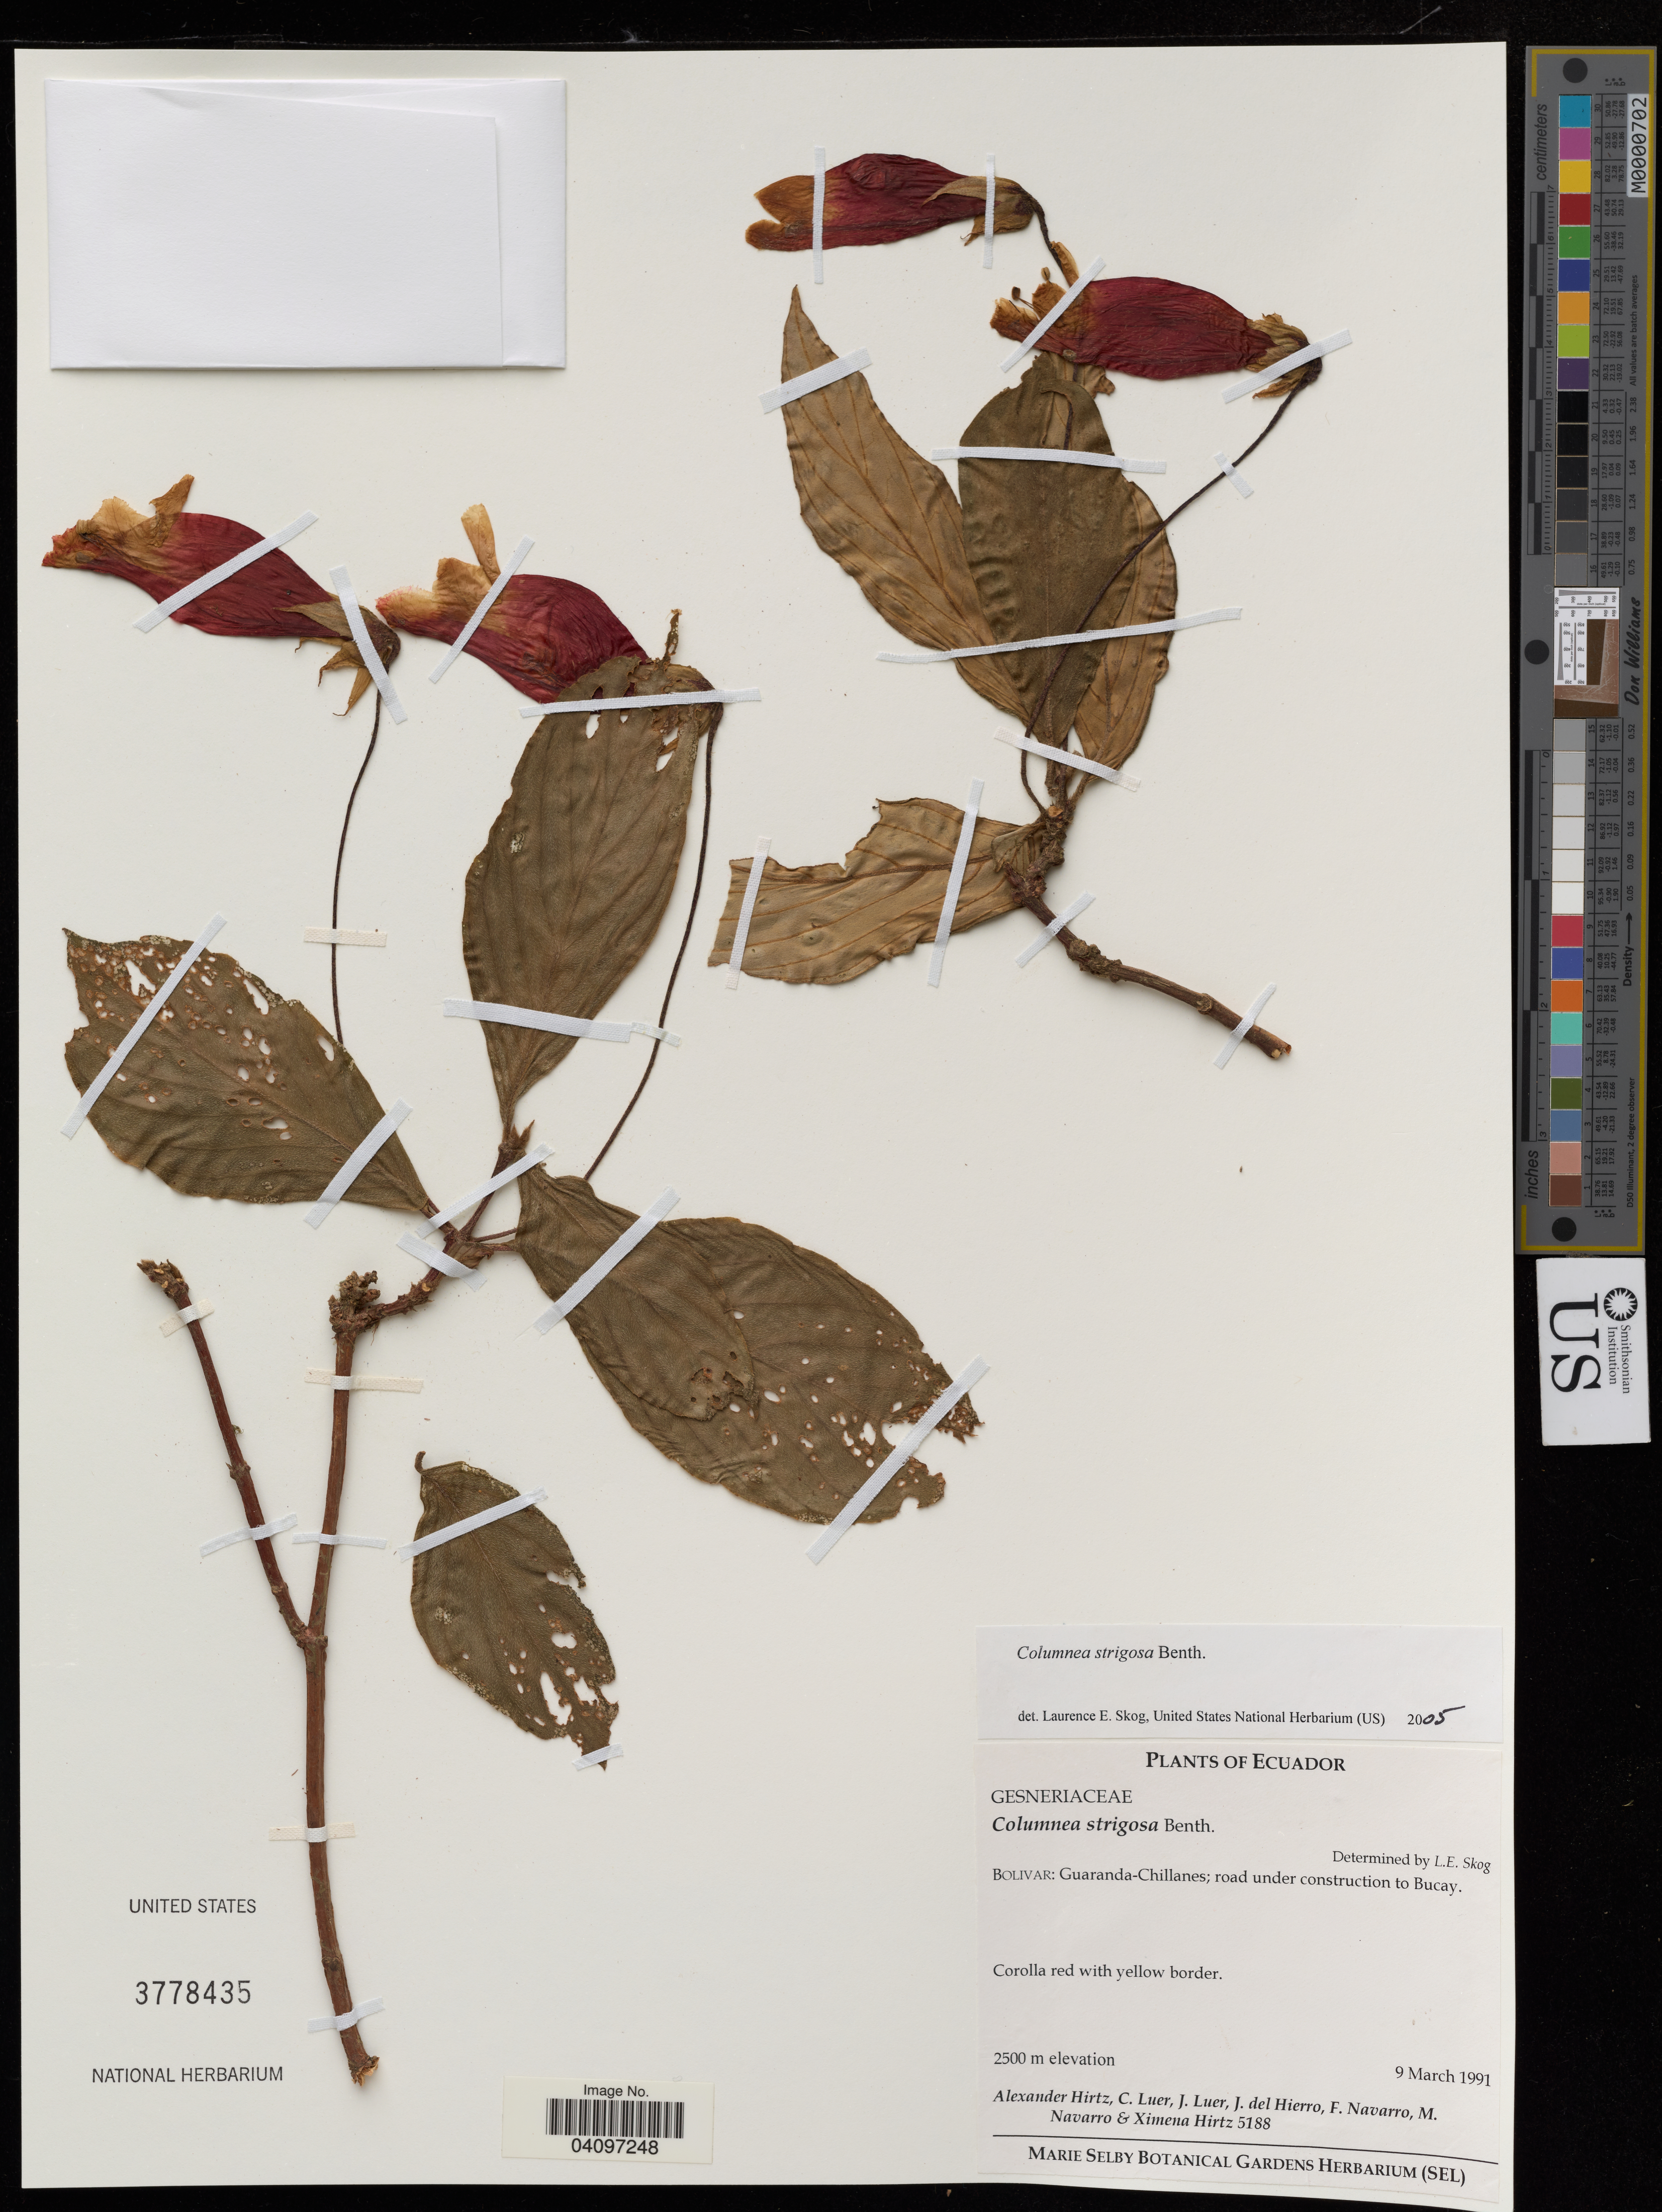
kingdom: Plantae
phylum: Tracheophyta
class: Magnoliopsida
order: Lamiales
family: Gesneriaceae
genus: Columnea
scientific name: Columnea strigosa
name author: Benth.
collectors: A. Hirtz, C. Luer & J. Luer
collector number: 5188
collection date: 1991-03-09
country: Ecuador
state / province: Bolívar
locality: Guaranda-Chillanes; road under construction to Bucay.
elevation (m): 2500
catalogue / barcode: US 3778435